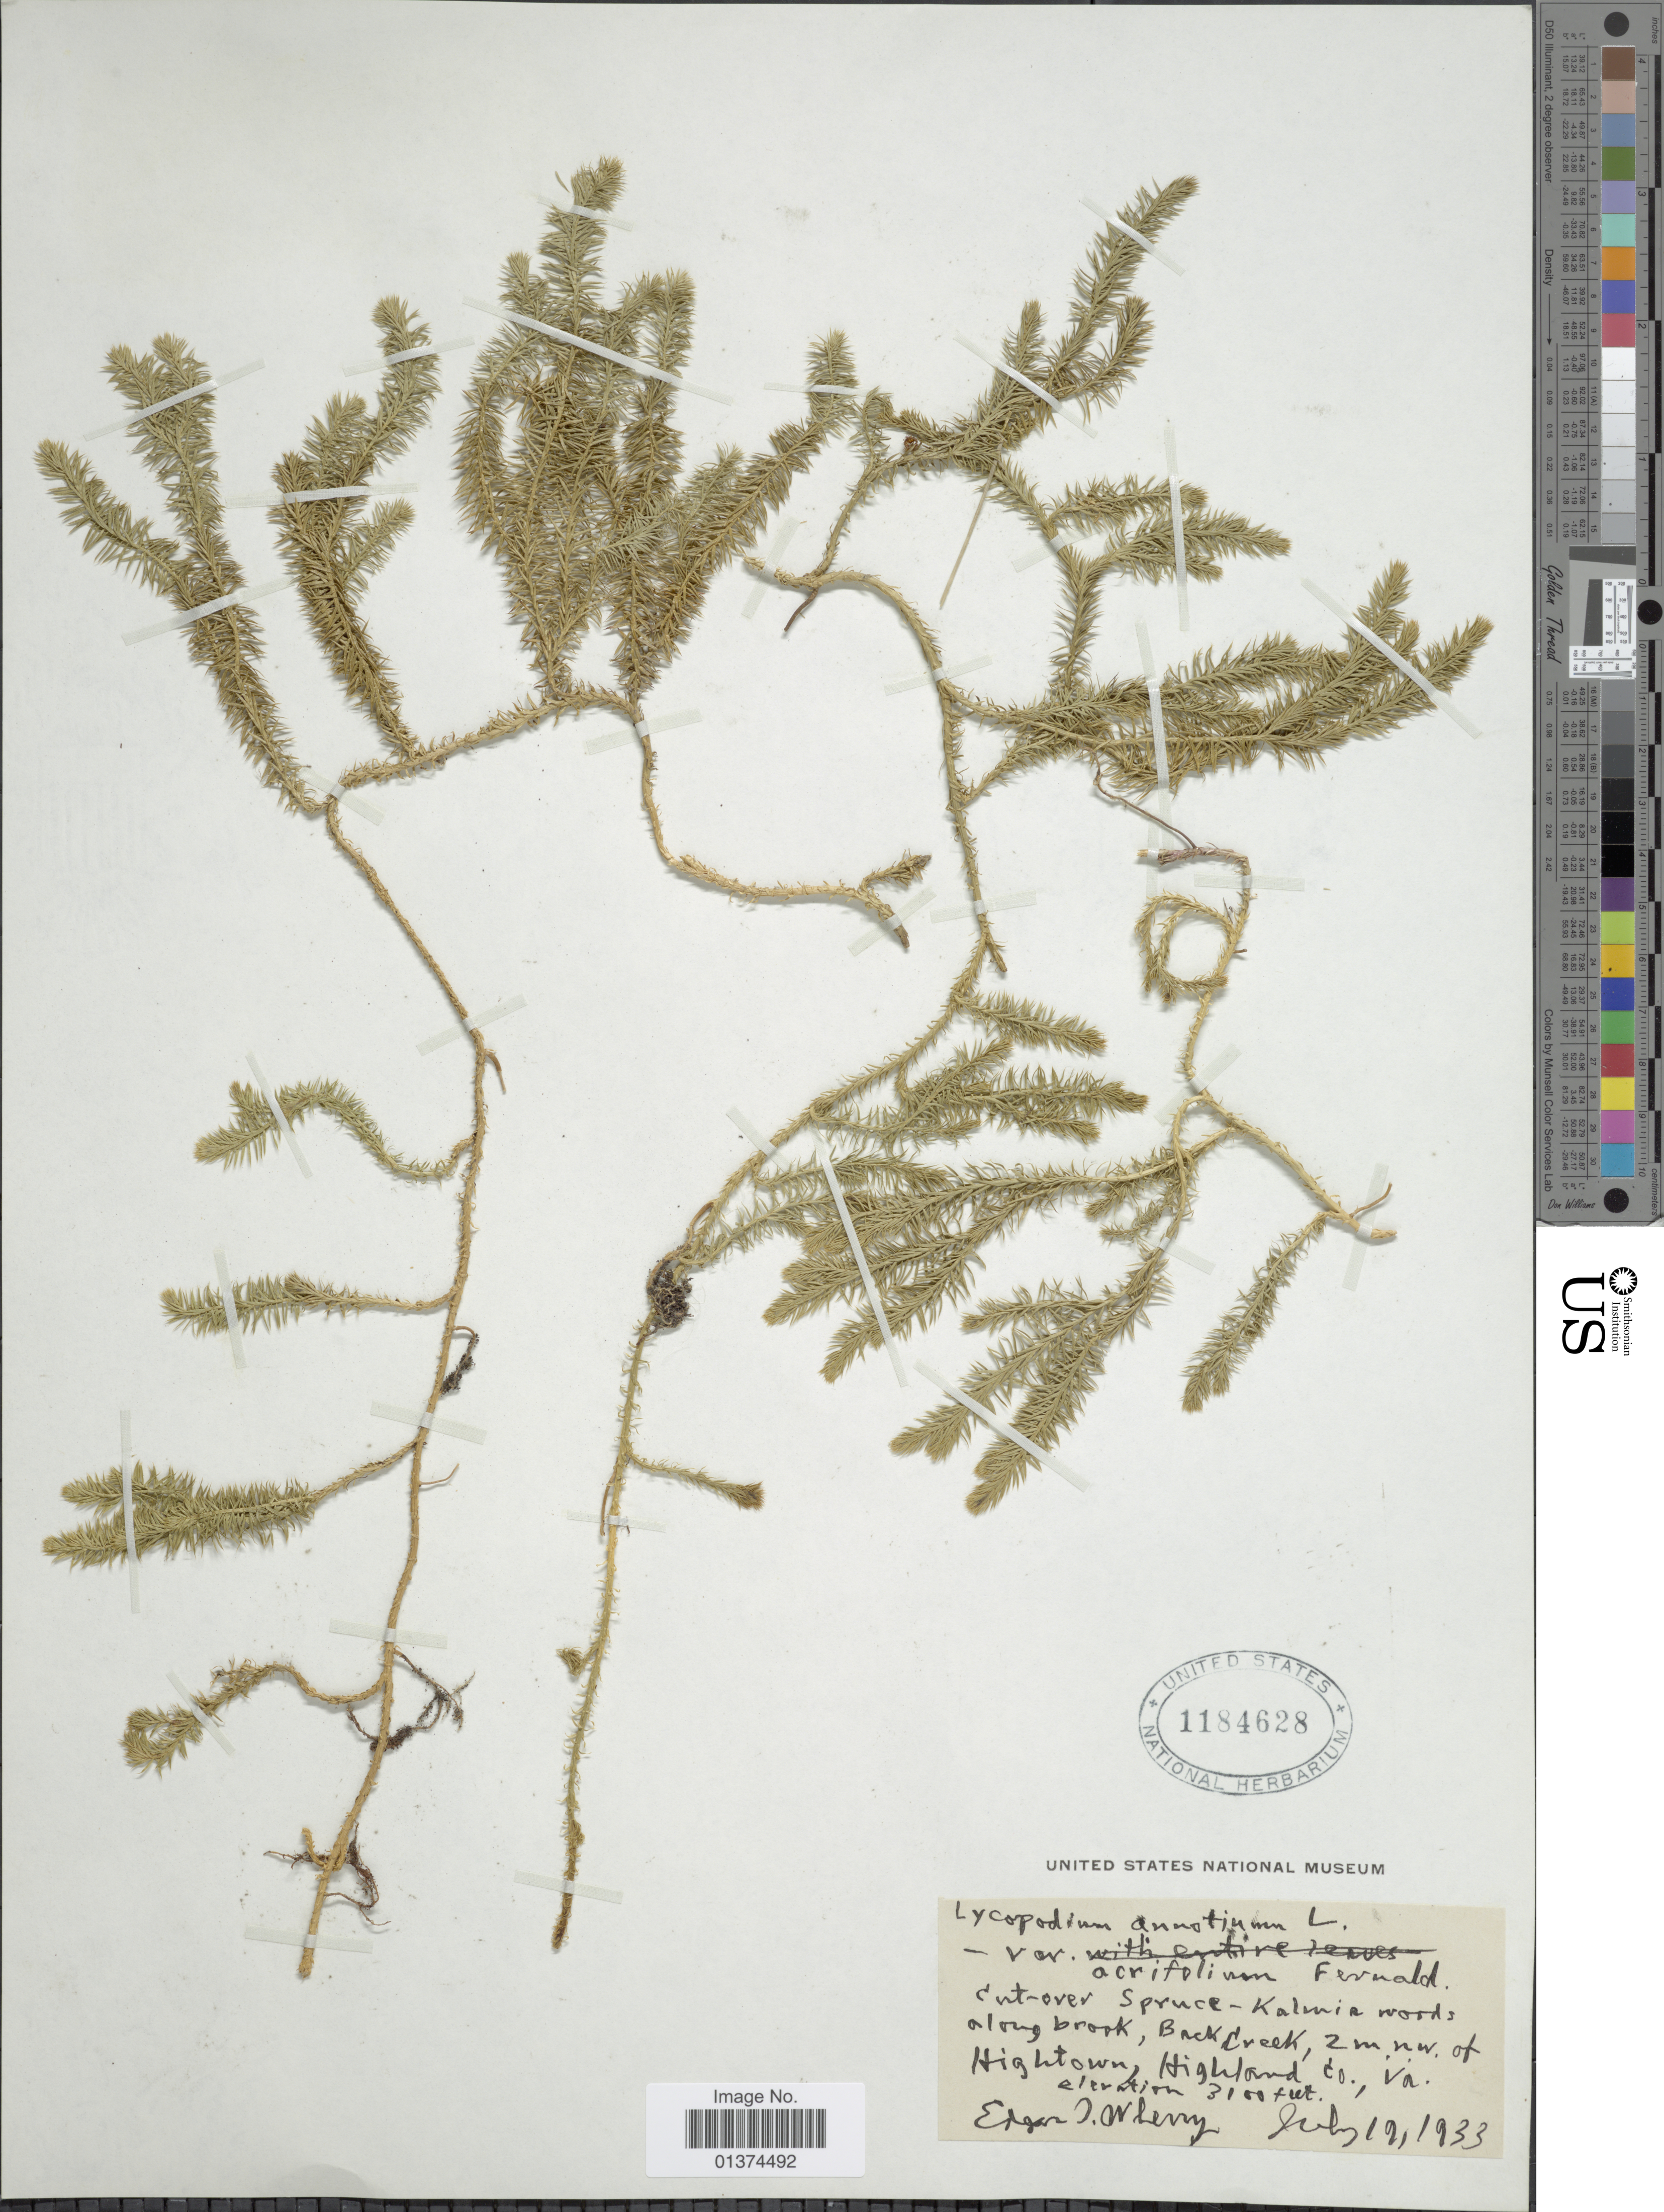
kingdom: Plantae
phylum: Tracheophyta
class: Lycopodiopsida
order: Lycopodiales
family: Lycopodiaceae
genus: Spinulum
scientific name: Spinulum annotinum subsp. annotinum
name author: (L.) A. Haines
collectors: E. Levy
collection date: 1933-07-19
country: United States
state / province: Virginia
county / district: Highland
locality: Cut-over Spruce-Kalmia woods along brook, Back Creek, 2m nw of Hightown.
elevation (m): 945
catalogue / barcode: US 1184628